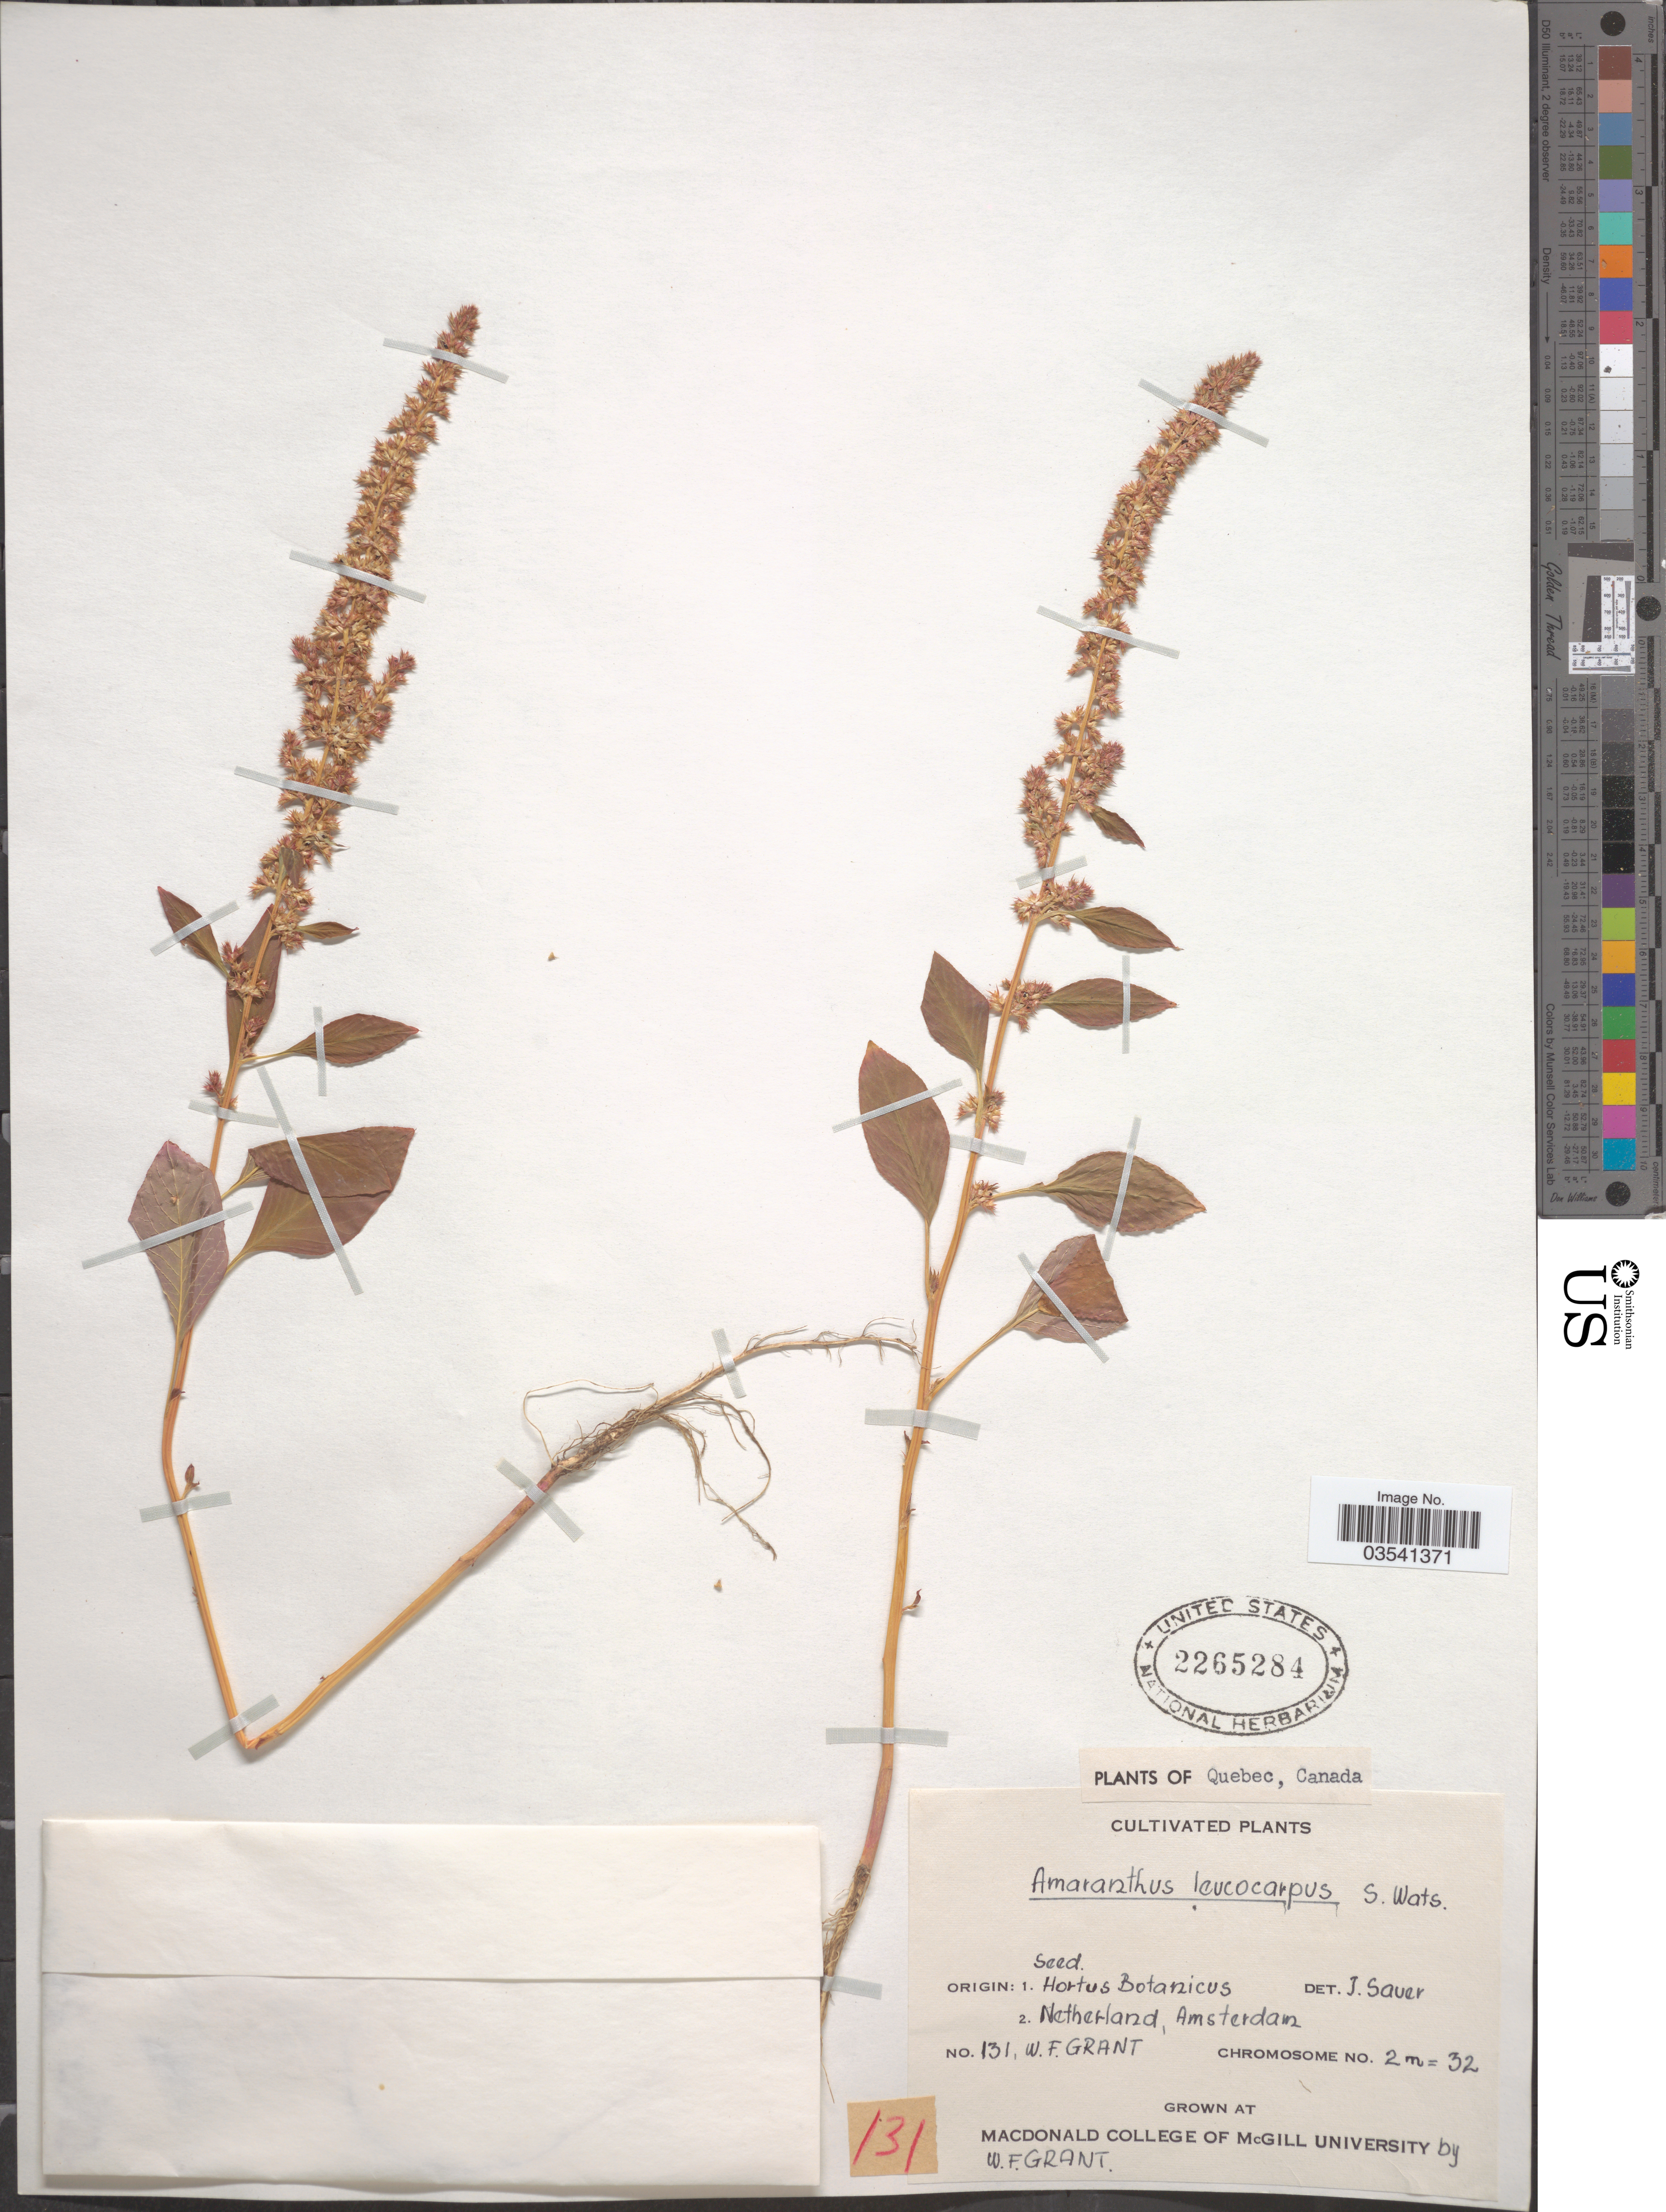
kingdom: Plantae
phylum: Tracheophyta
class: Magnoliopsida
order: Caryophyllales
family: Amaranthaceae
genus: Amaranthus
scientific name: Amaranthus leucocarpus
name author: S. Watson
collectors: W. Grant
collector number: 131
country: Canada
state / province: Quebec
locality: Grown at MacDonald College of McGill University.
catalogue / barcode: US 2265284